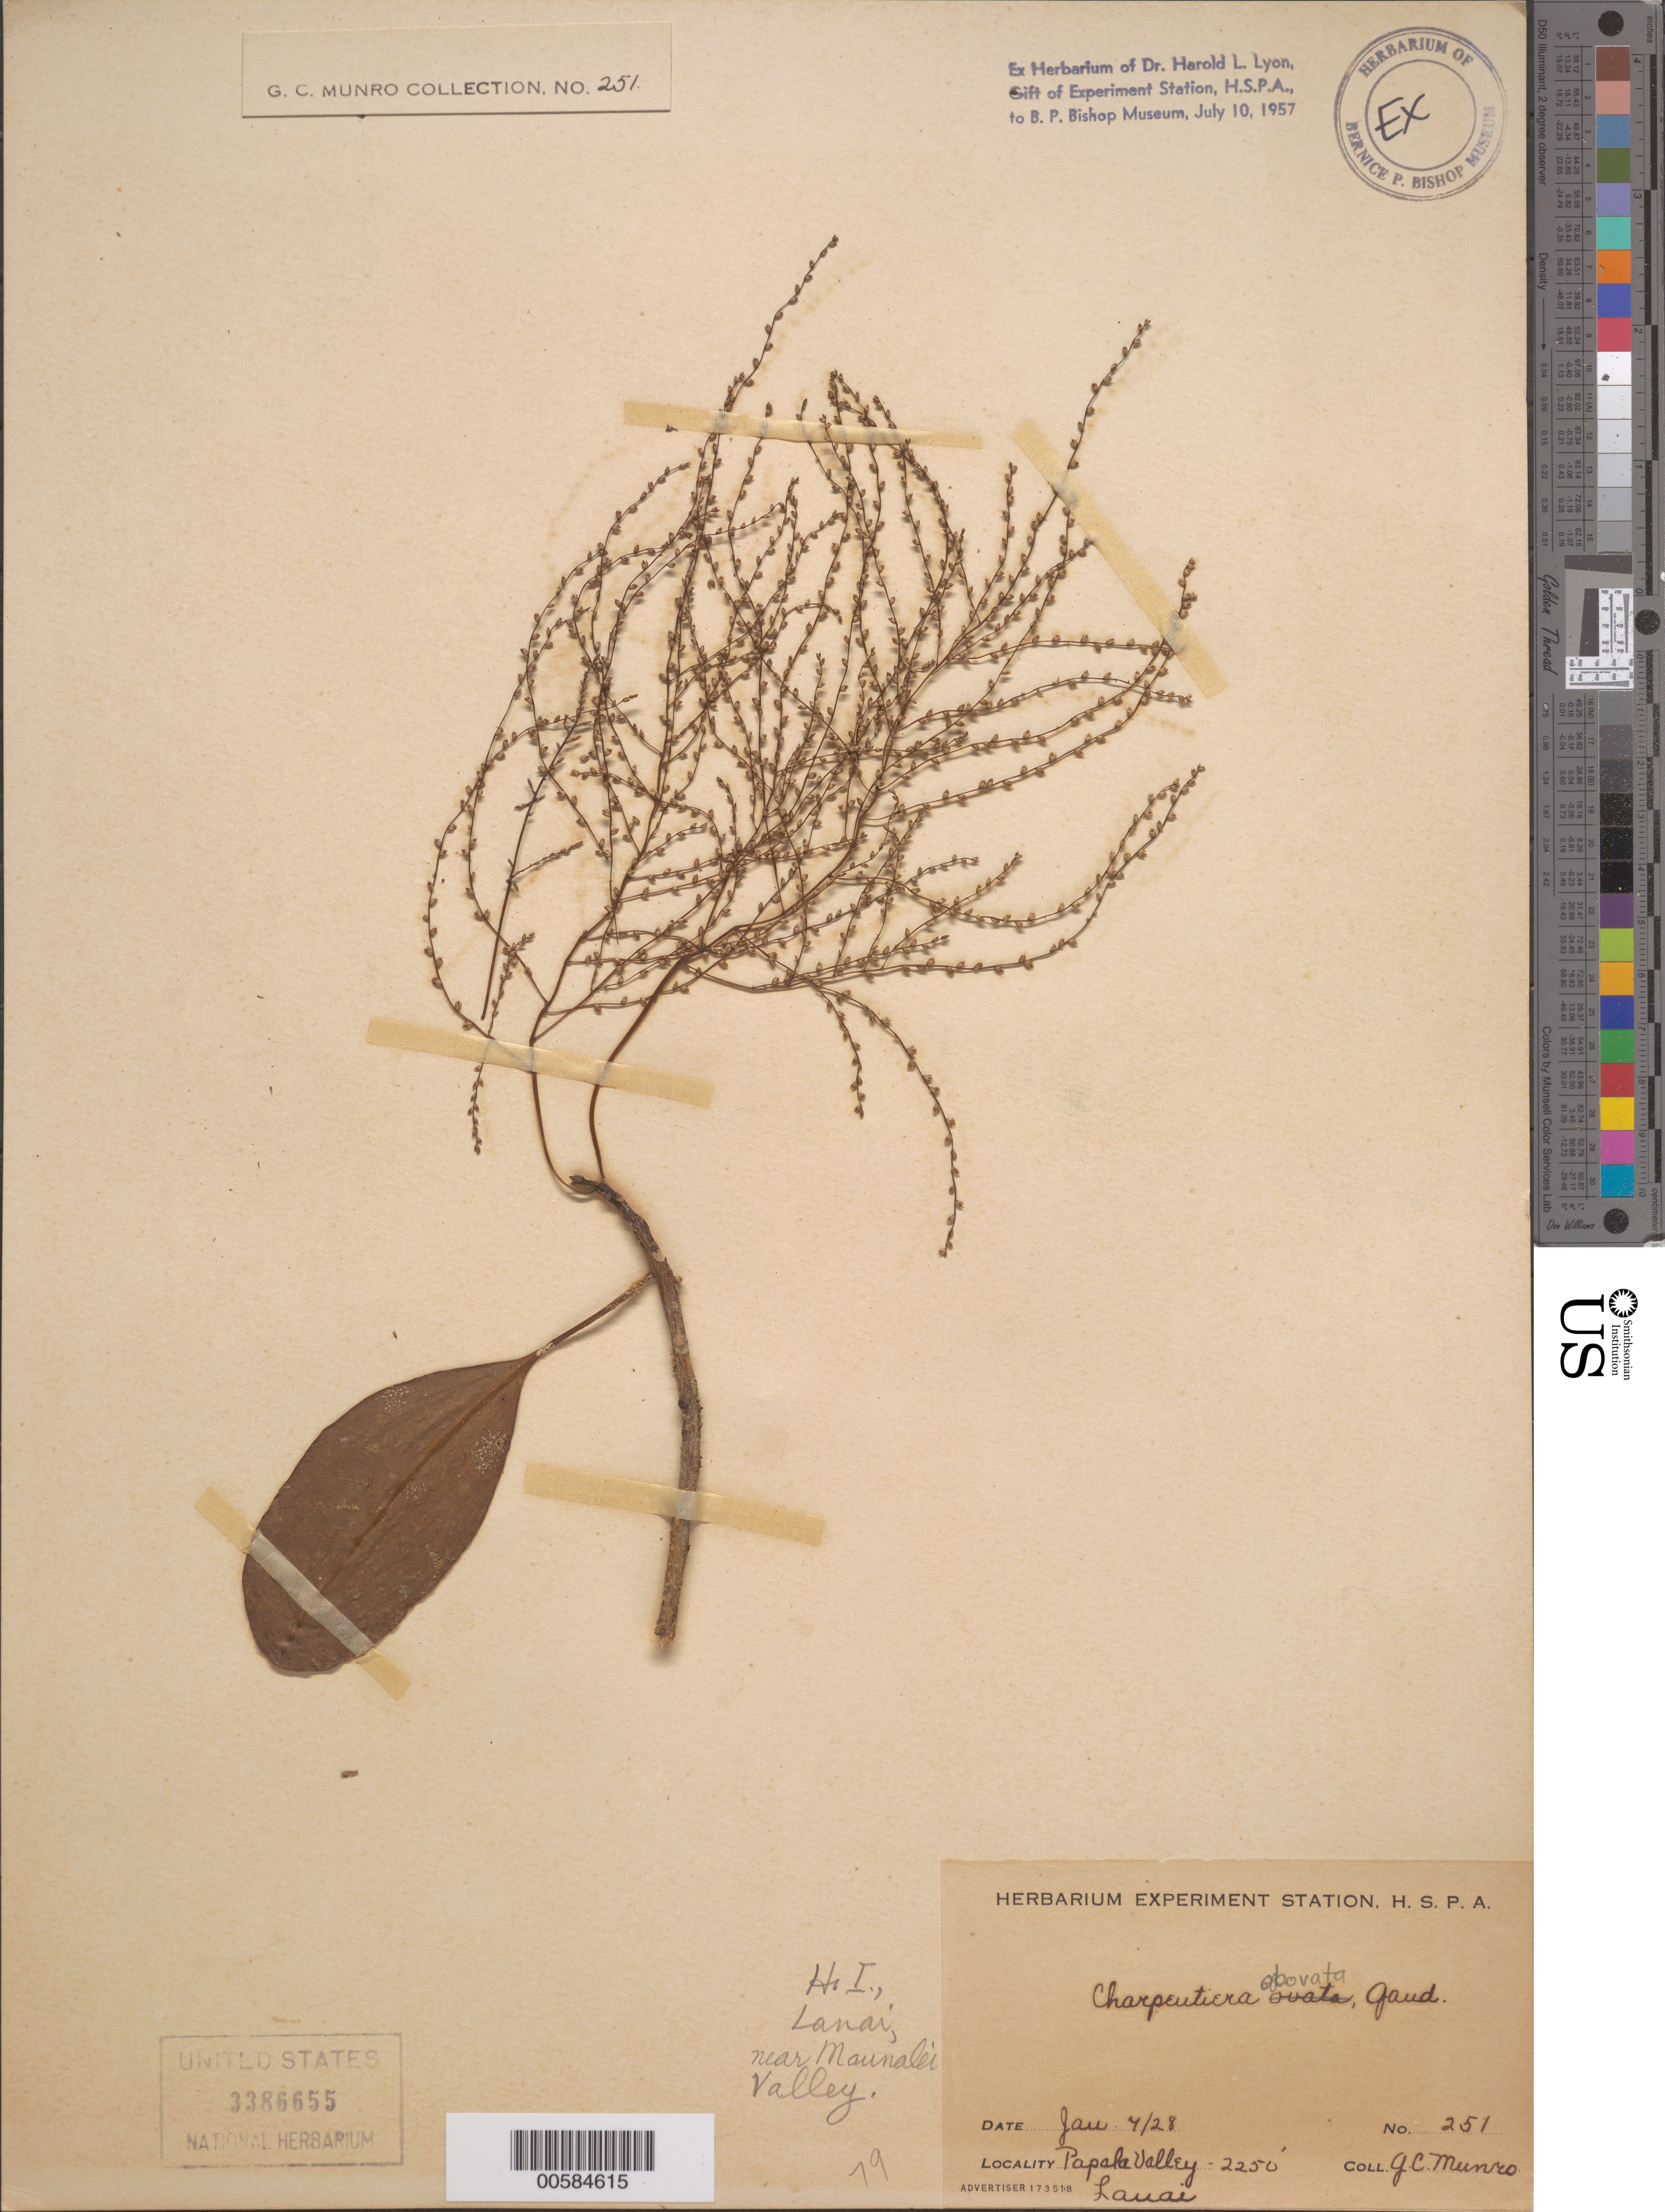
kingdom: Plantae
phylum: Tracheophyta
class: Magnoliopsida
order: Caryophyllales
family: Amaranthaceae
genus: Charpentiera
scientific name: Charpentiera obovata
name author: Gaudich.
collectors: G. C. Munro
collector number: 251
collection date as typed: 7 Jan 1928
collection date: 1928-01-07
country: United States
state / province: Hawaii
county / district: Maui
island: Lana'i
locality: Papala Valley, near Maunalei Valley.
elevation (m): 686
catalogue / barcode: US 3386655